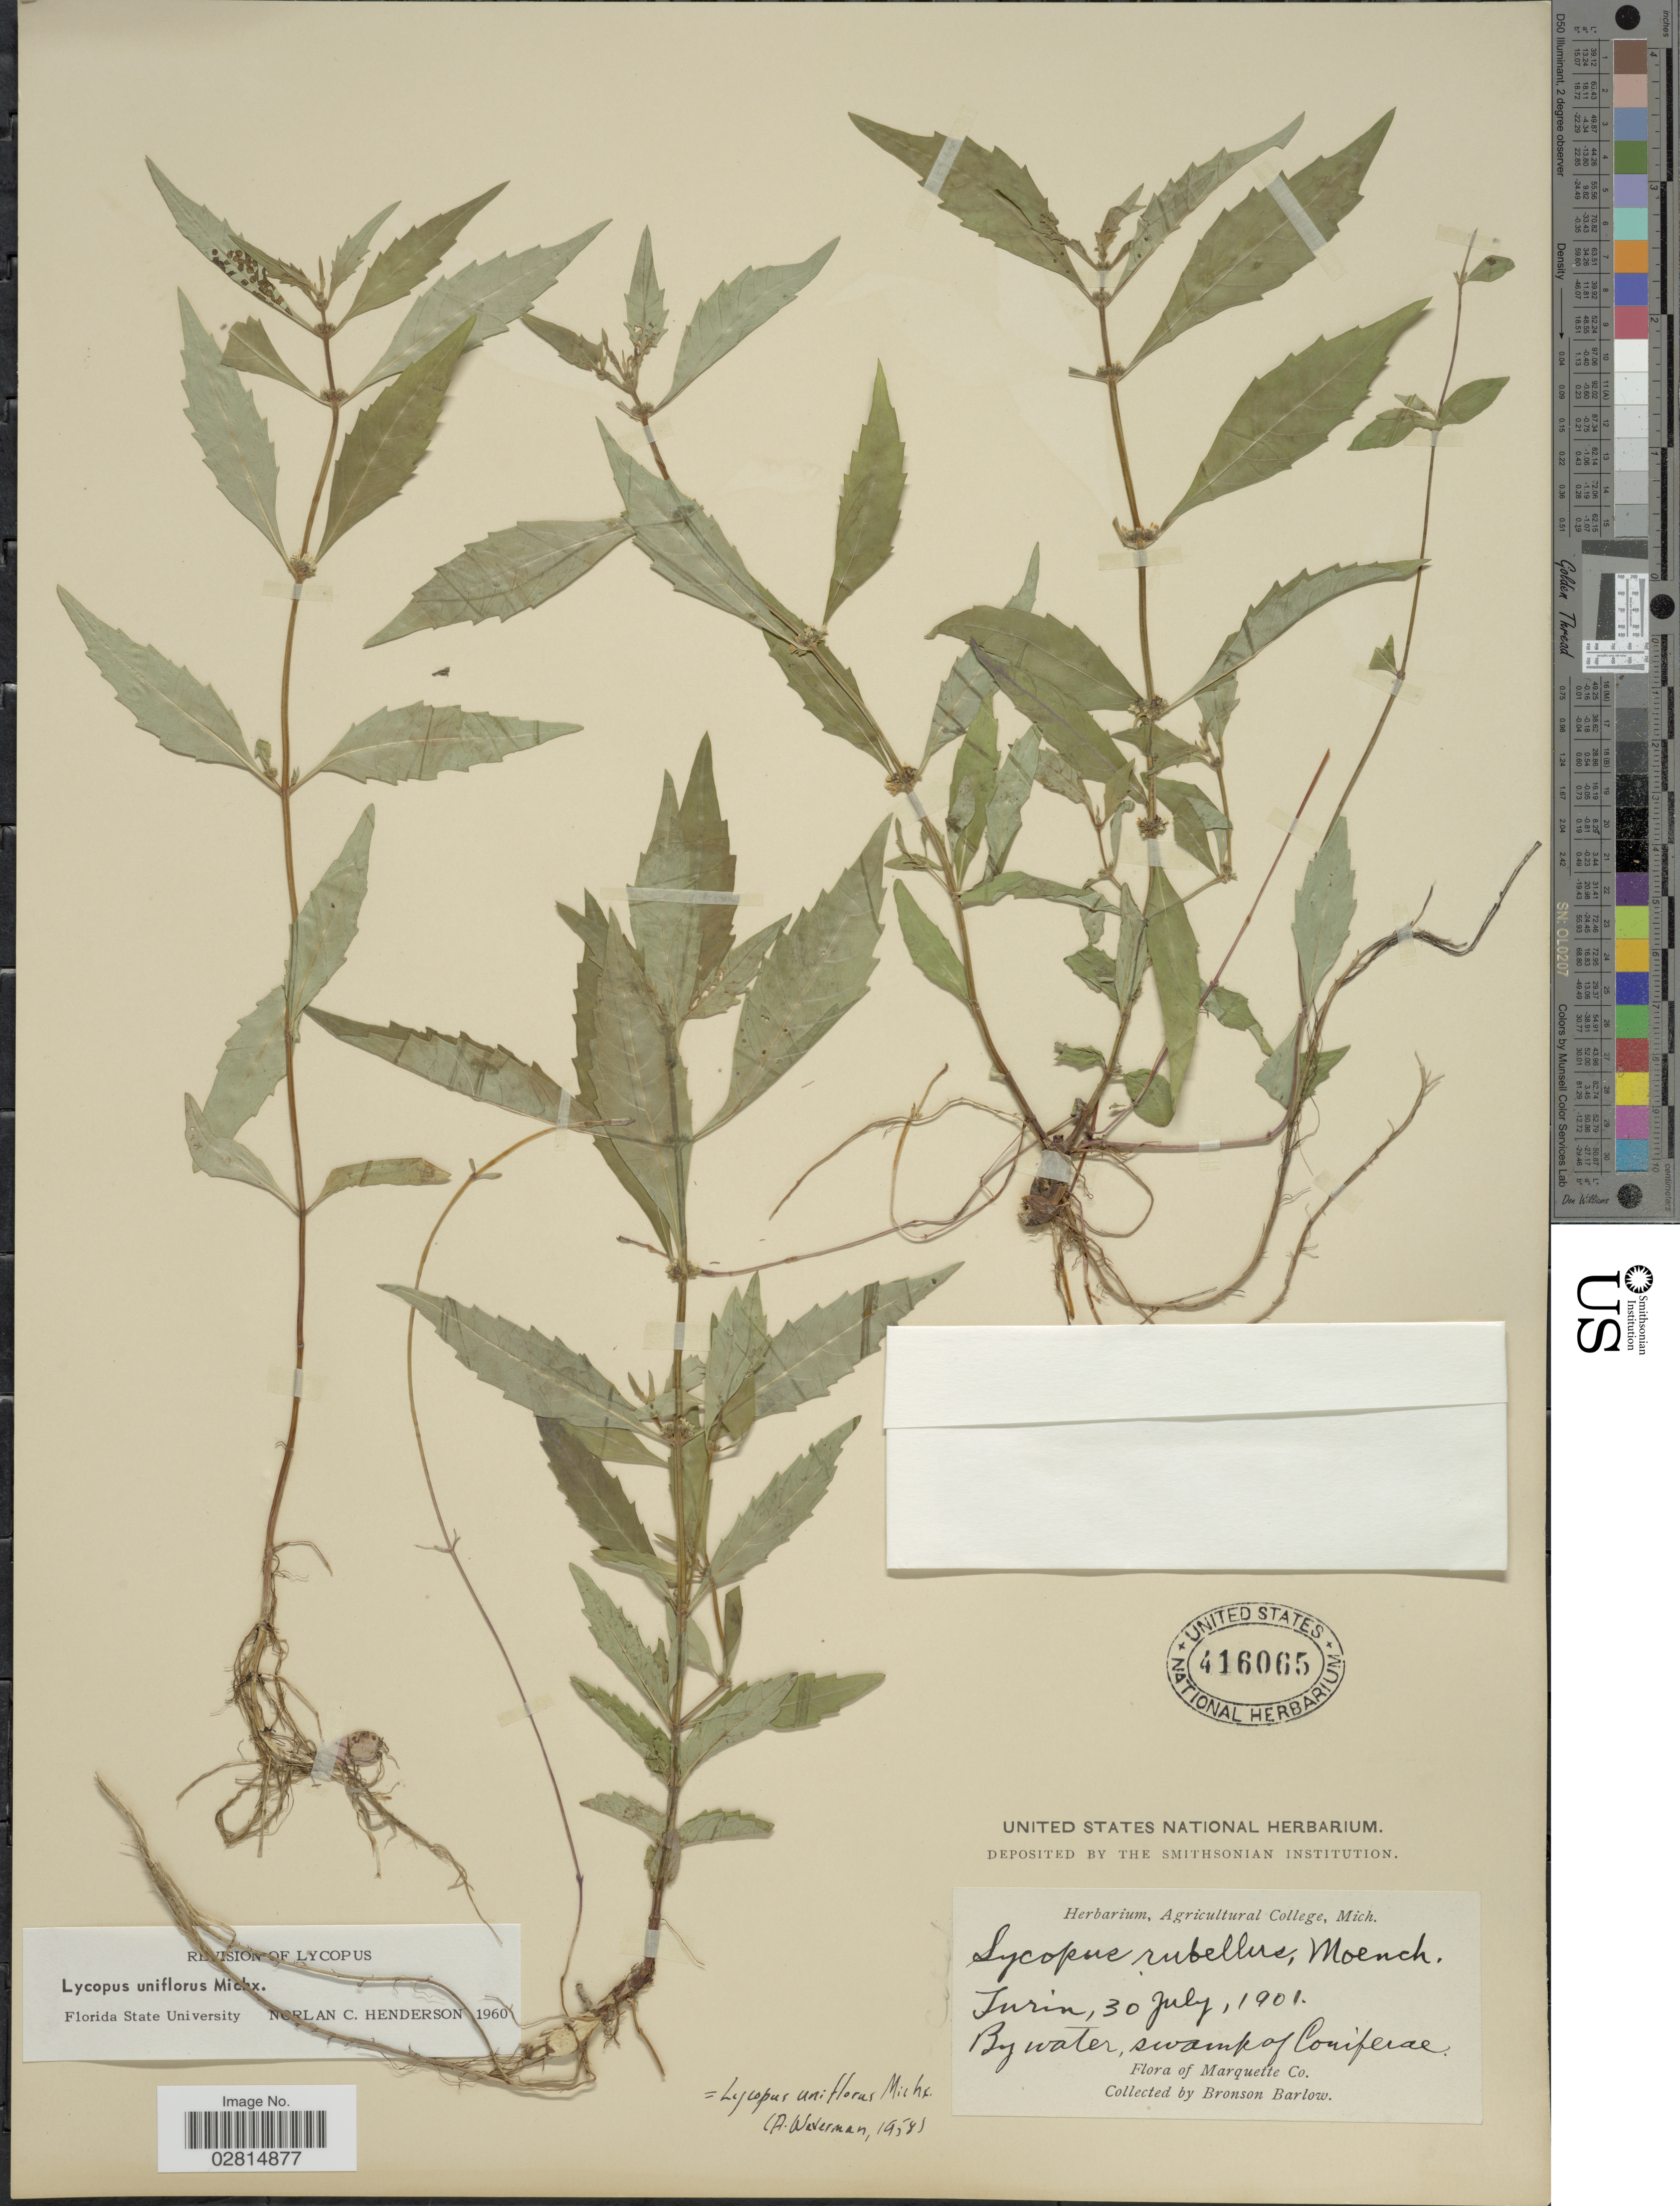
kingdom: Plantae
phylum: Tracheophyta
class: Magnoliopsida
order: Lamiales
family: Lamiaceae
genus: Lycopus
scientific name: Lycopus uniflorus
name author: Michx.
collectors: Barlow, B.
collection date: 1901-07-30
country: United States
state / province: Michigan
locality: Turin, swamp of Coniferae, Marquette Co.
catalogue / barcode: US 416065